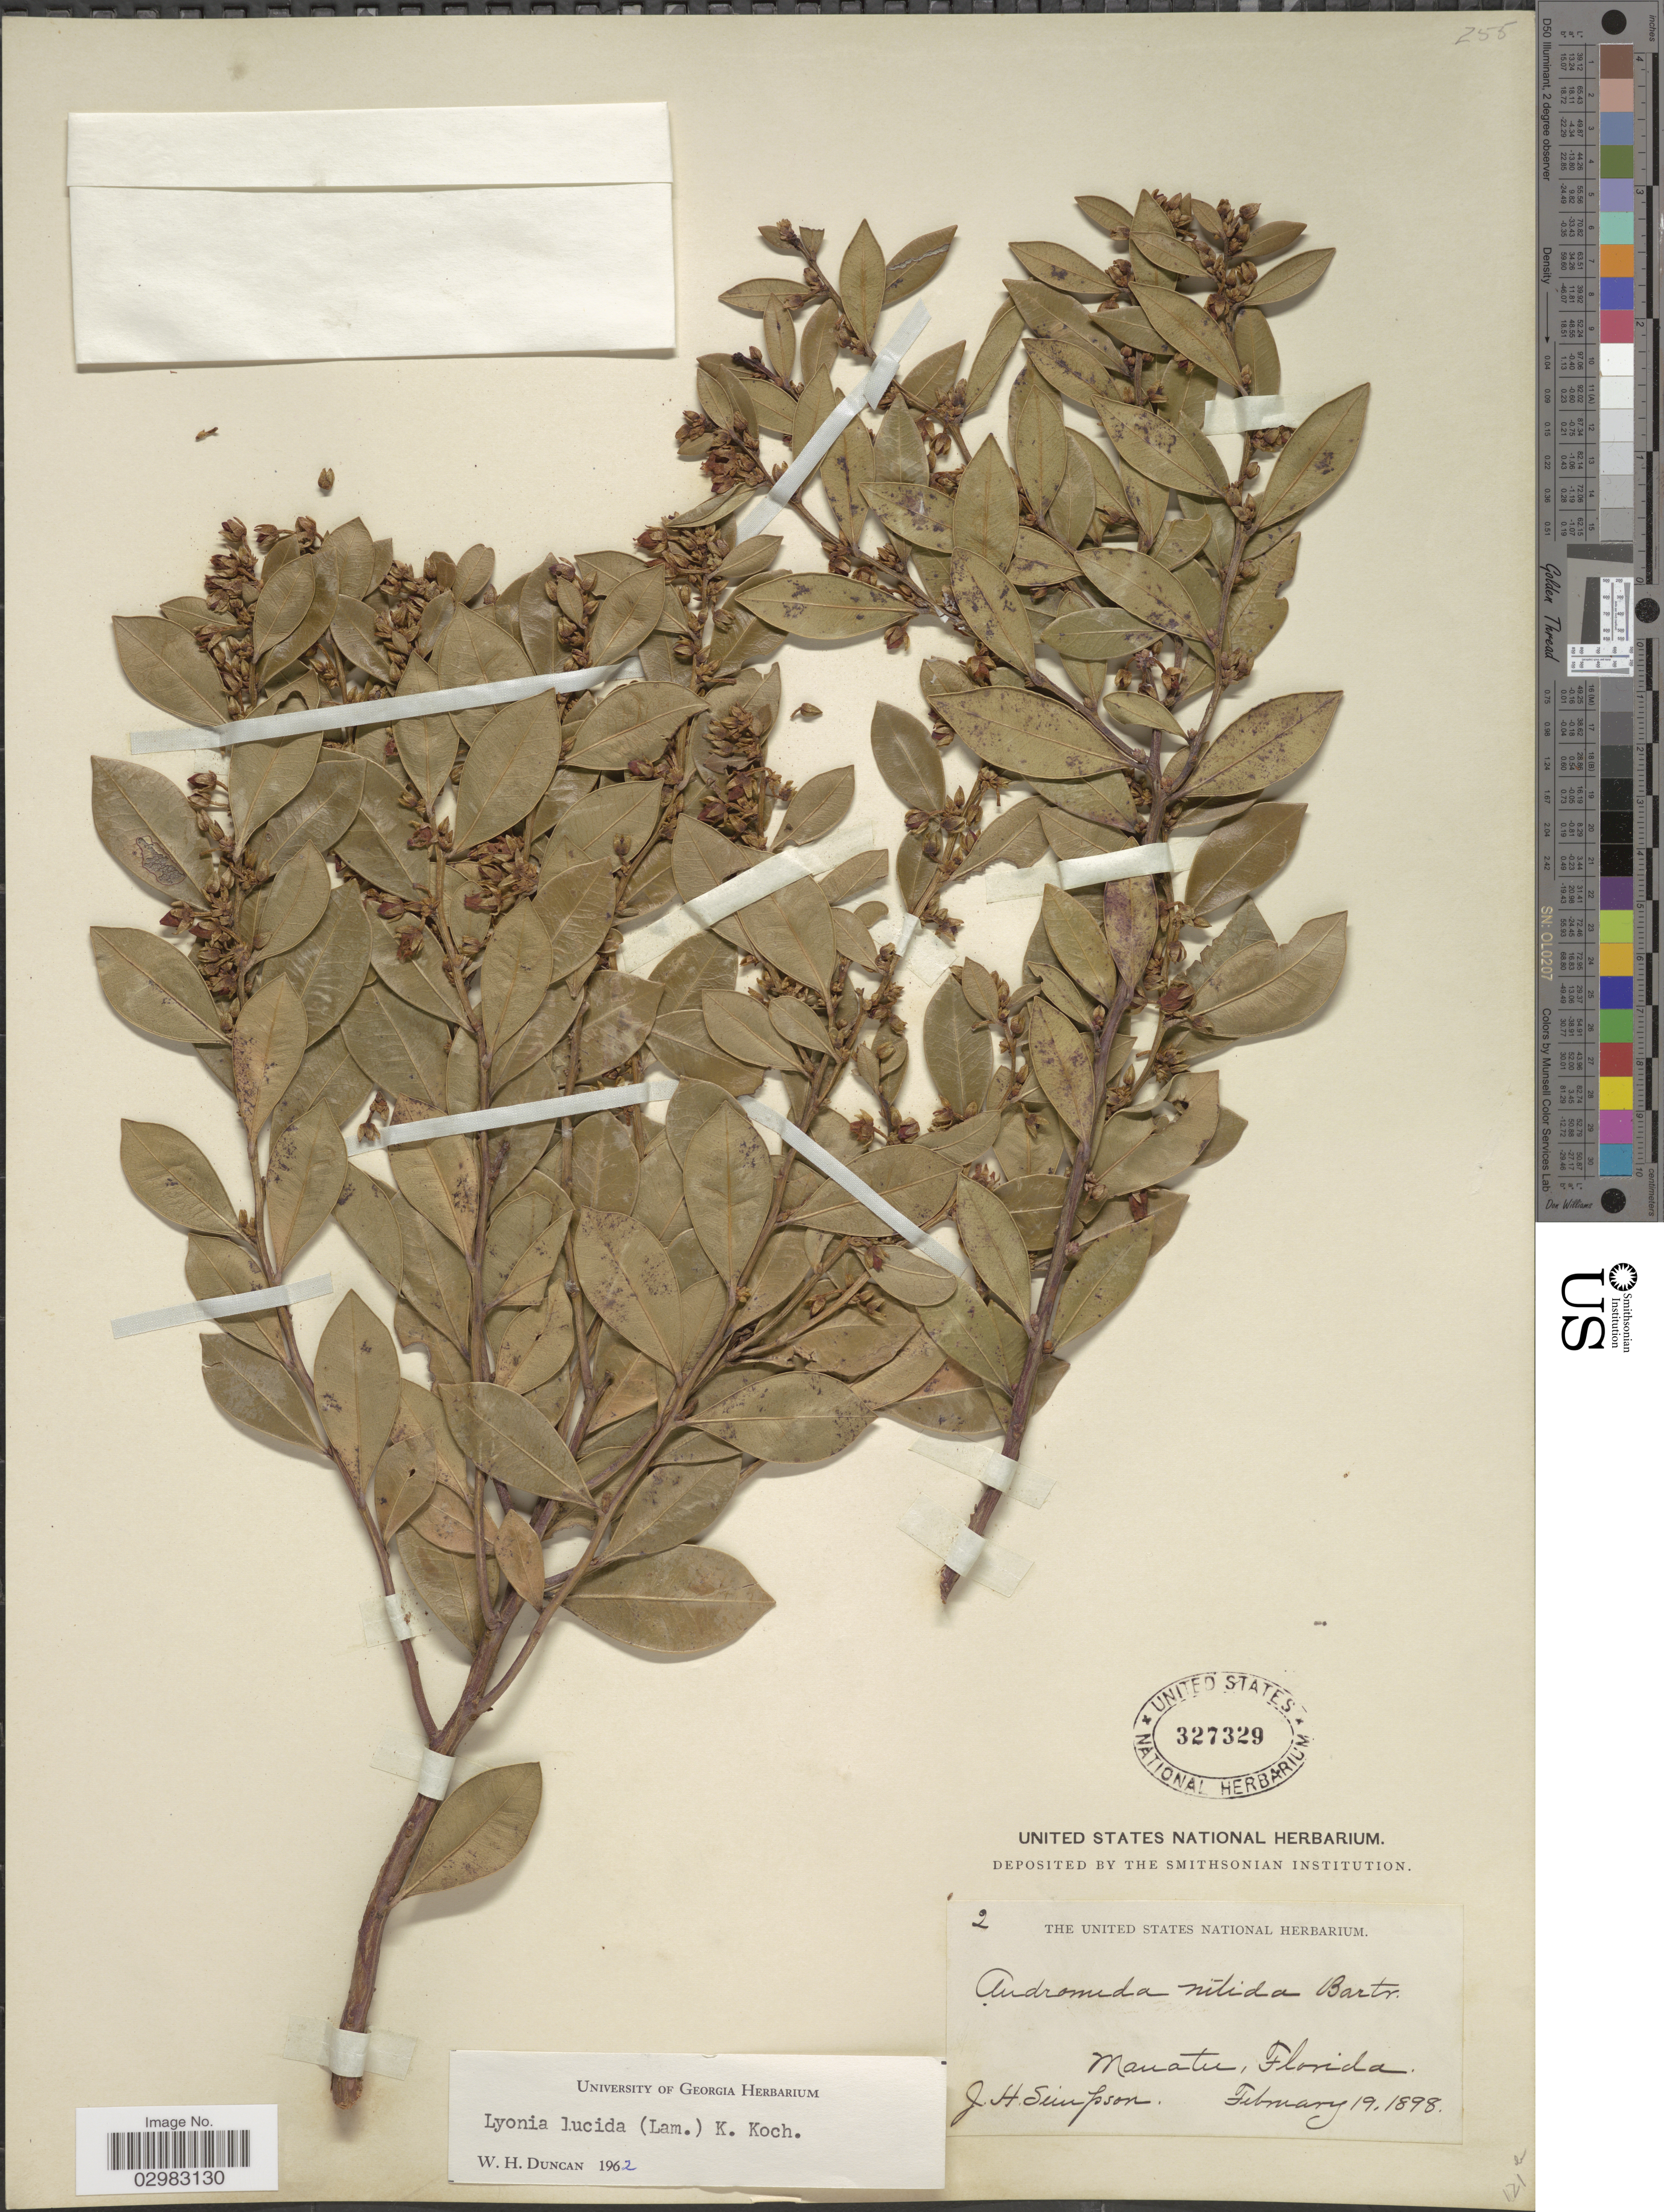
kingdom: Plantae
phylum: Tracheophyta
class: Magnoliopsida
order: Ericales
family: Ericaceae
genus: Lyonia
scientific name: Lyonia lucida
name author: K. Koch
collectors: J. H. Simpson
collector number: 2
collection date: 1898-02-19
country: United States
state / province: Florida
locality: Manatee.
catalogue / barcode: US 327329